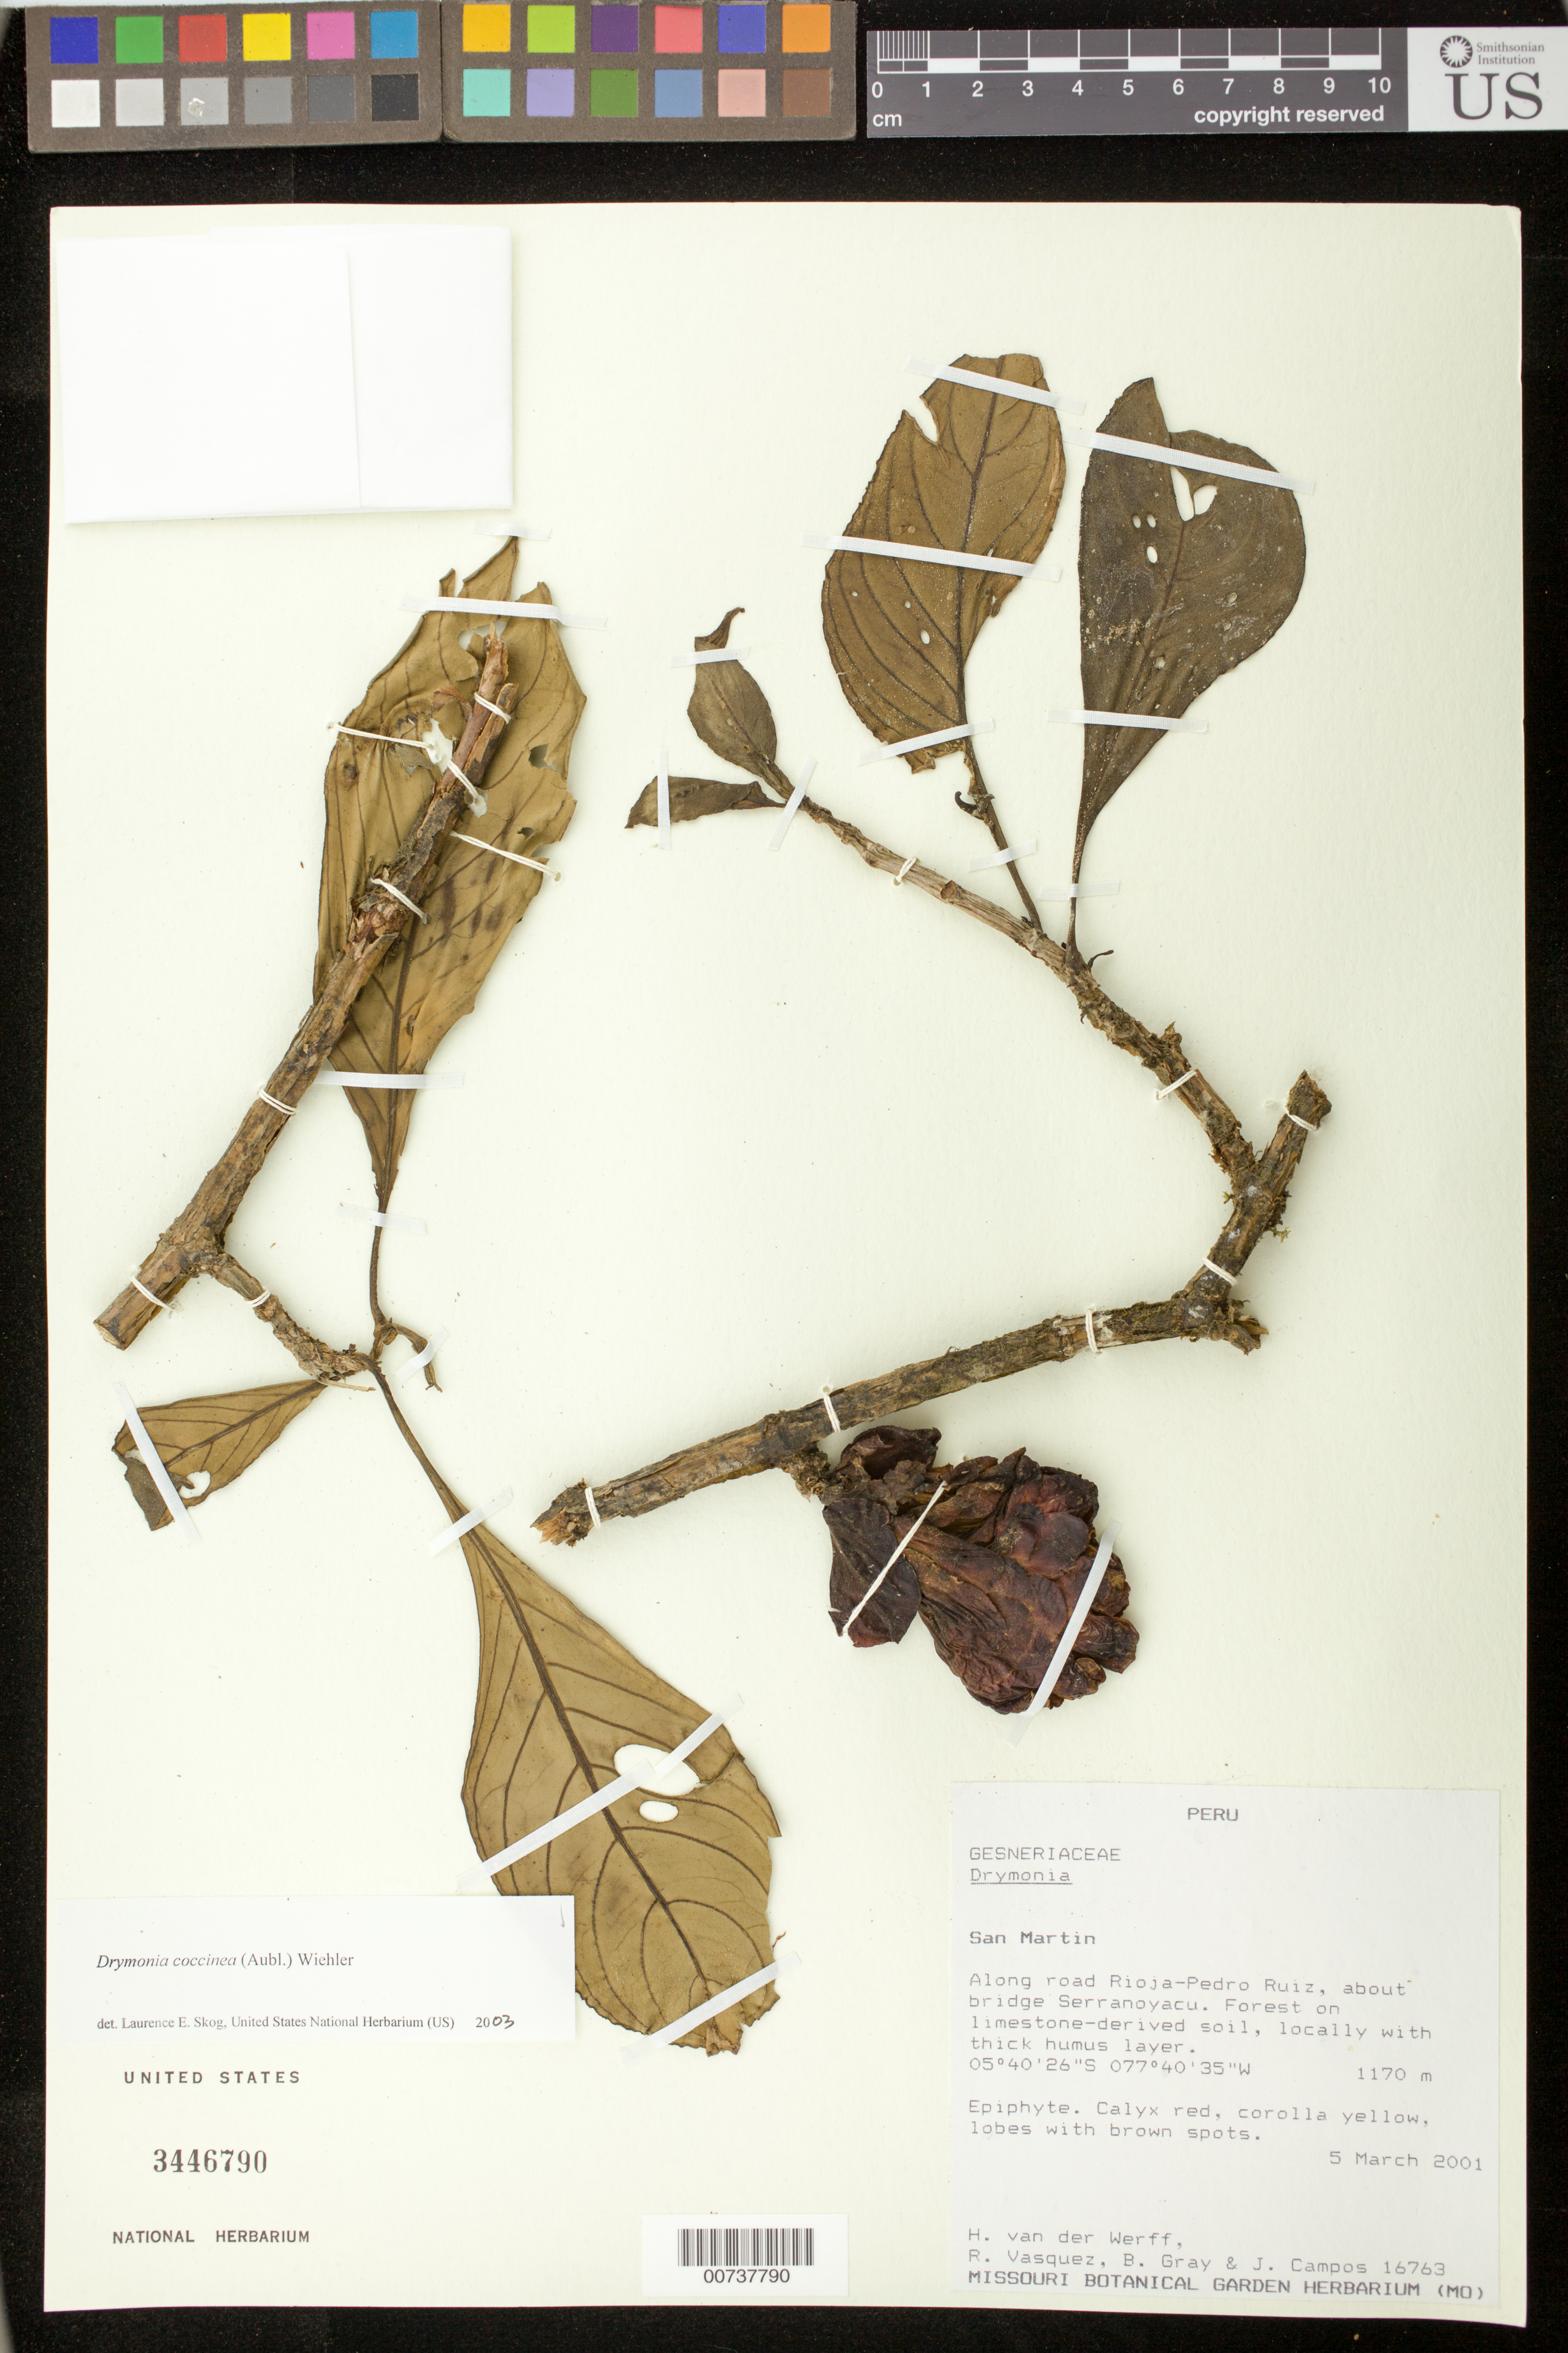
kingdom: Plantae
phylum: Tracheophyta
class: Magnoliopsida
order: Lamiales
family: Gesneriaceae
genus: Drymonia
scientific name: Drymonia coccinea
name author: (Aubl.) Wiehler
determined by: Skog, Laurence E.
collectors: H. van der Werff, R. Vásquez, B. Gray & J. Campos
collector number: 16763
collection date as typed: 05 Mar 2001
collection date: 2001-03-05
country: Peru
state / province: San Martín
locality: Along road Rioja-Pedro Ruiz, about bridge Serranoyacu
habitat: Forest on limestone-derived soil, locally with thick humus layer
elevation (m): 1170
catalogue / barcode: US 3446790